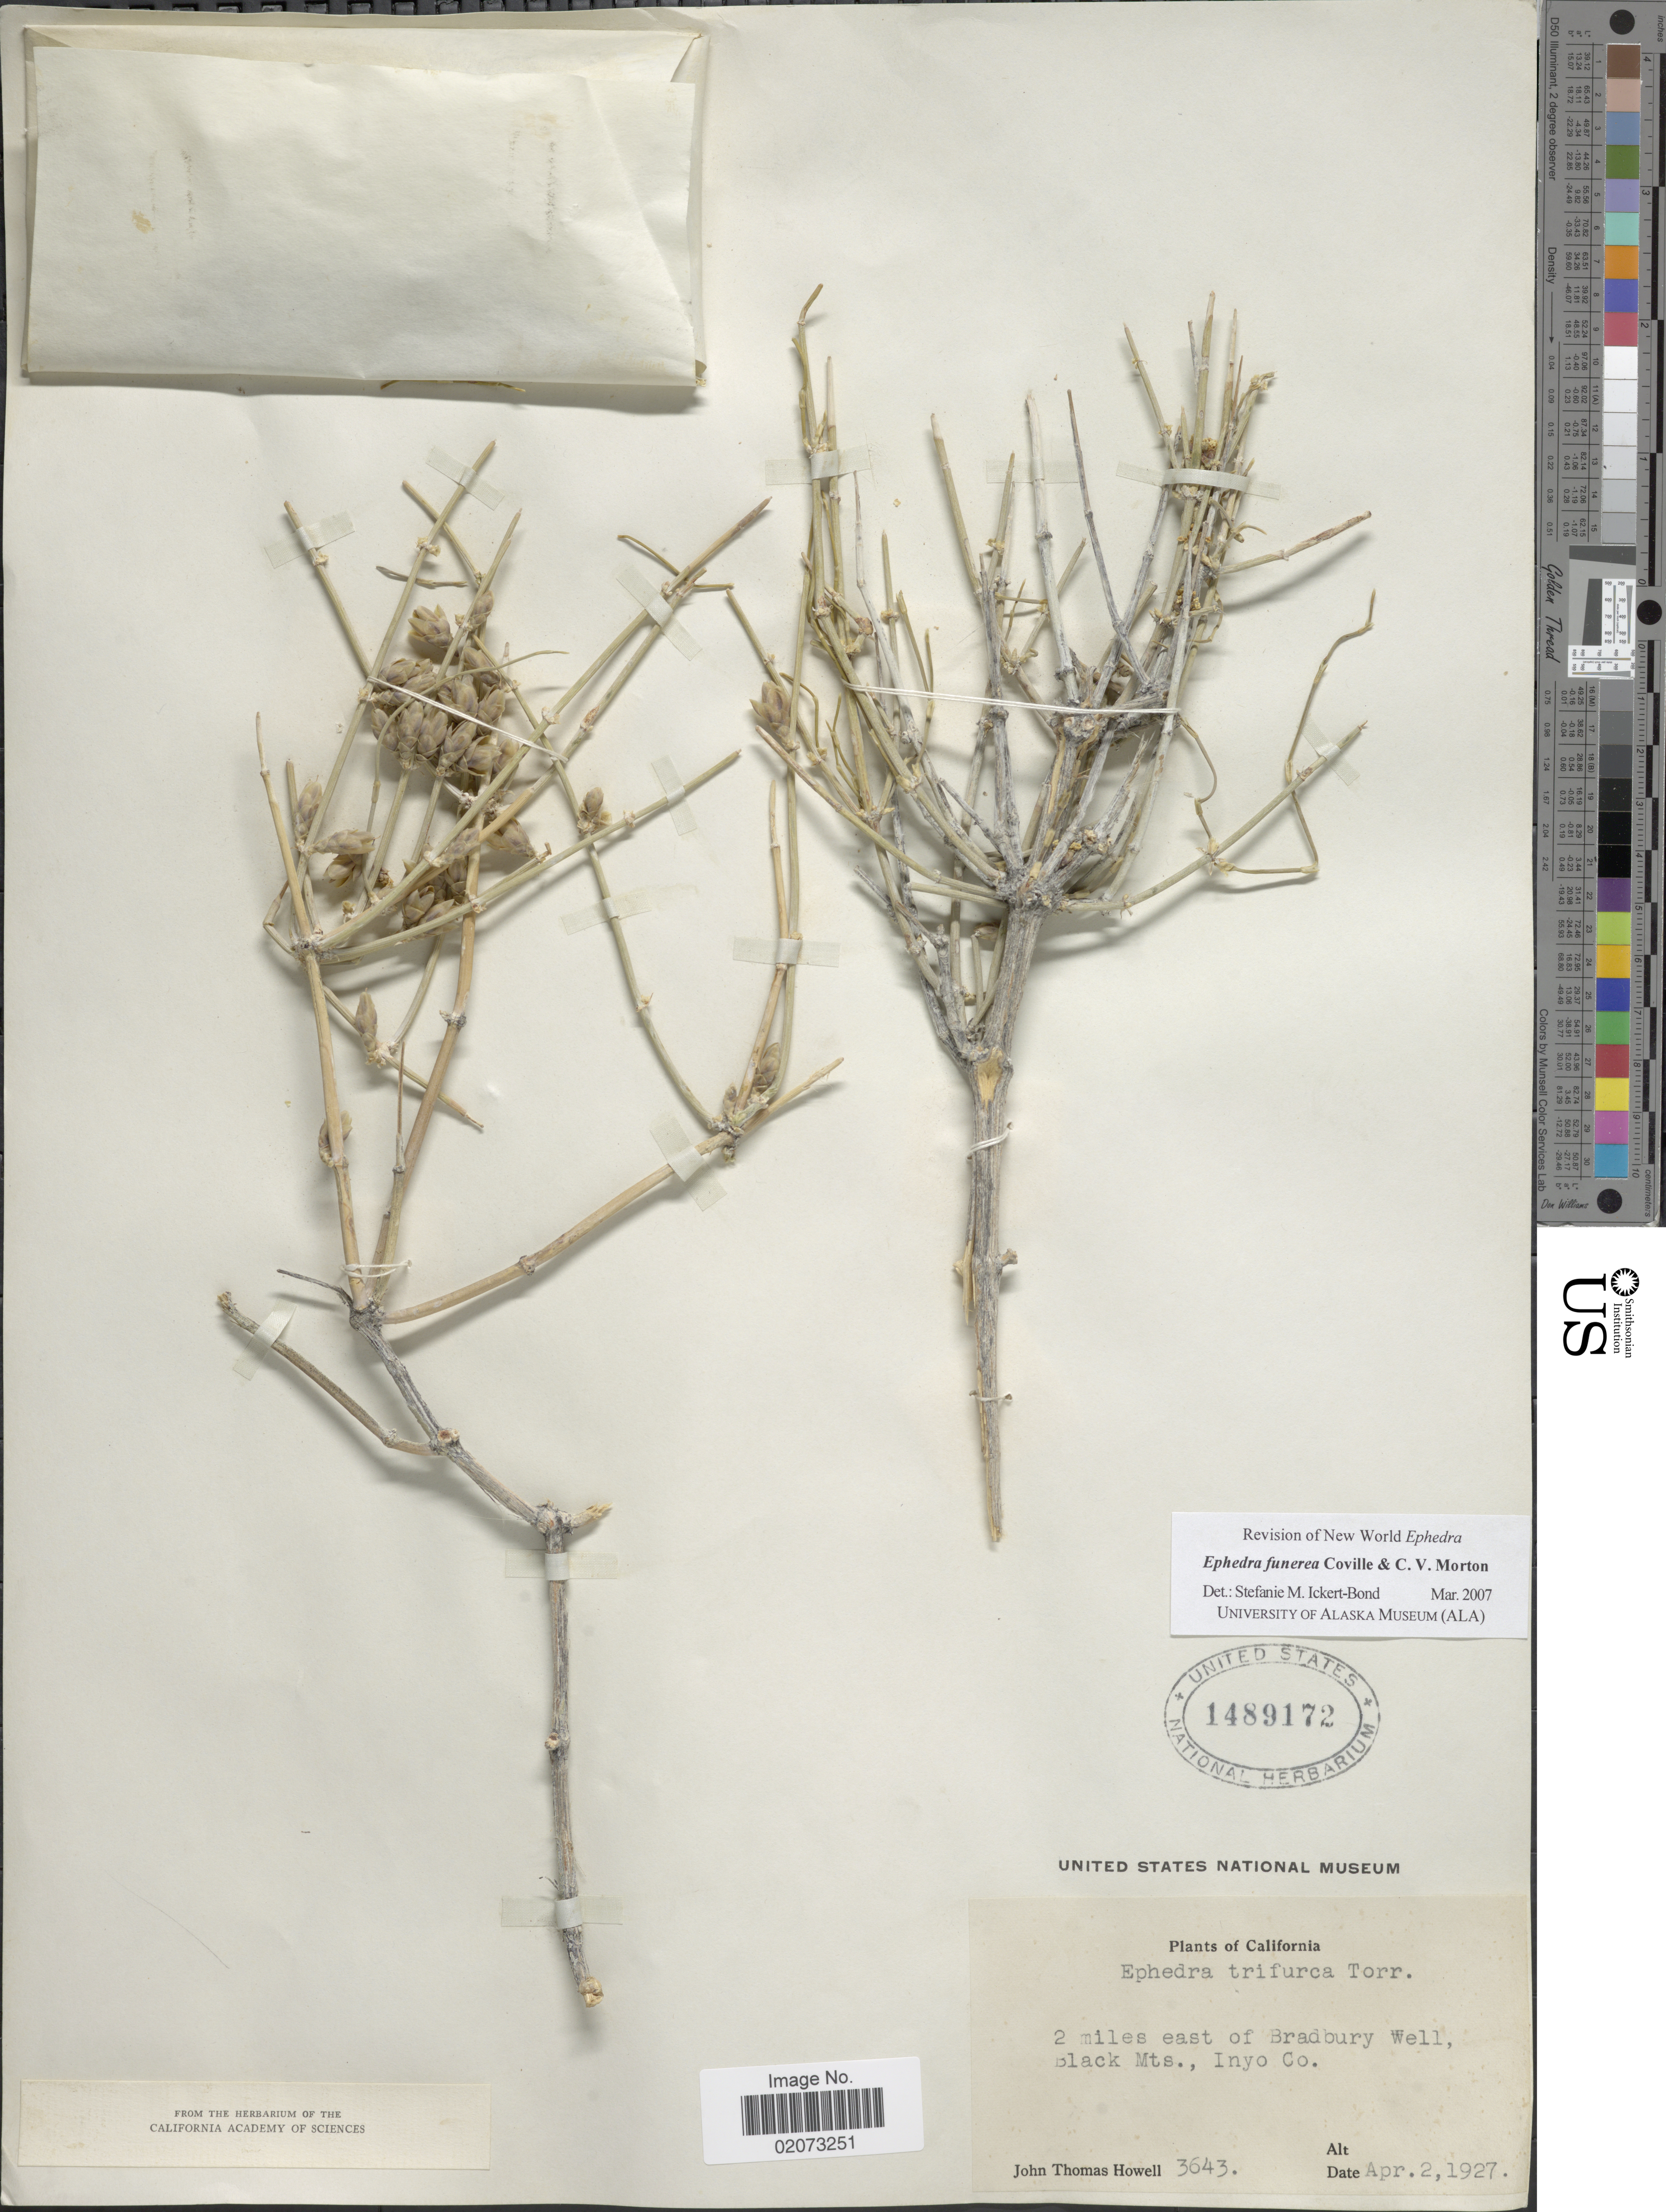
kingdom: Plantae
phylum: Tracheophyta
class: Gnetopsida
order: Ephedrales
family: Ephedraceae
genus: Ephedra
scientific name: Ephedra funerea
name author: Coville & C.V. Morton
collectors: J. T. Howell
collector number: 3643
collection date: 1927-04-02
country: United States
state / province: California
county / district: Inyo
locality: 2 miles east of Bradburry Well, Black Mts., Inyo Co.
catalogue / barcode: US 1489172